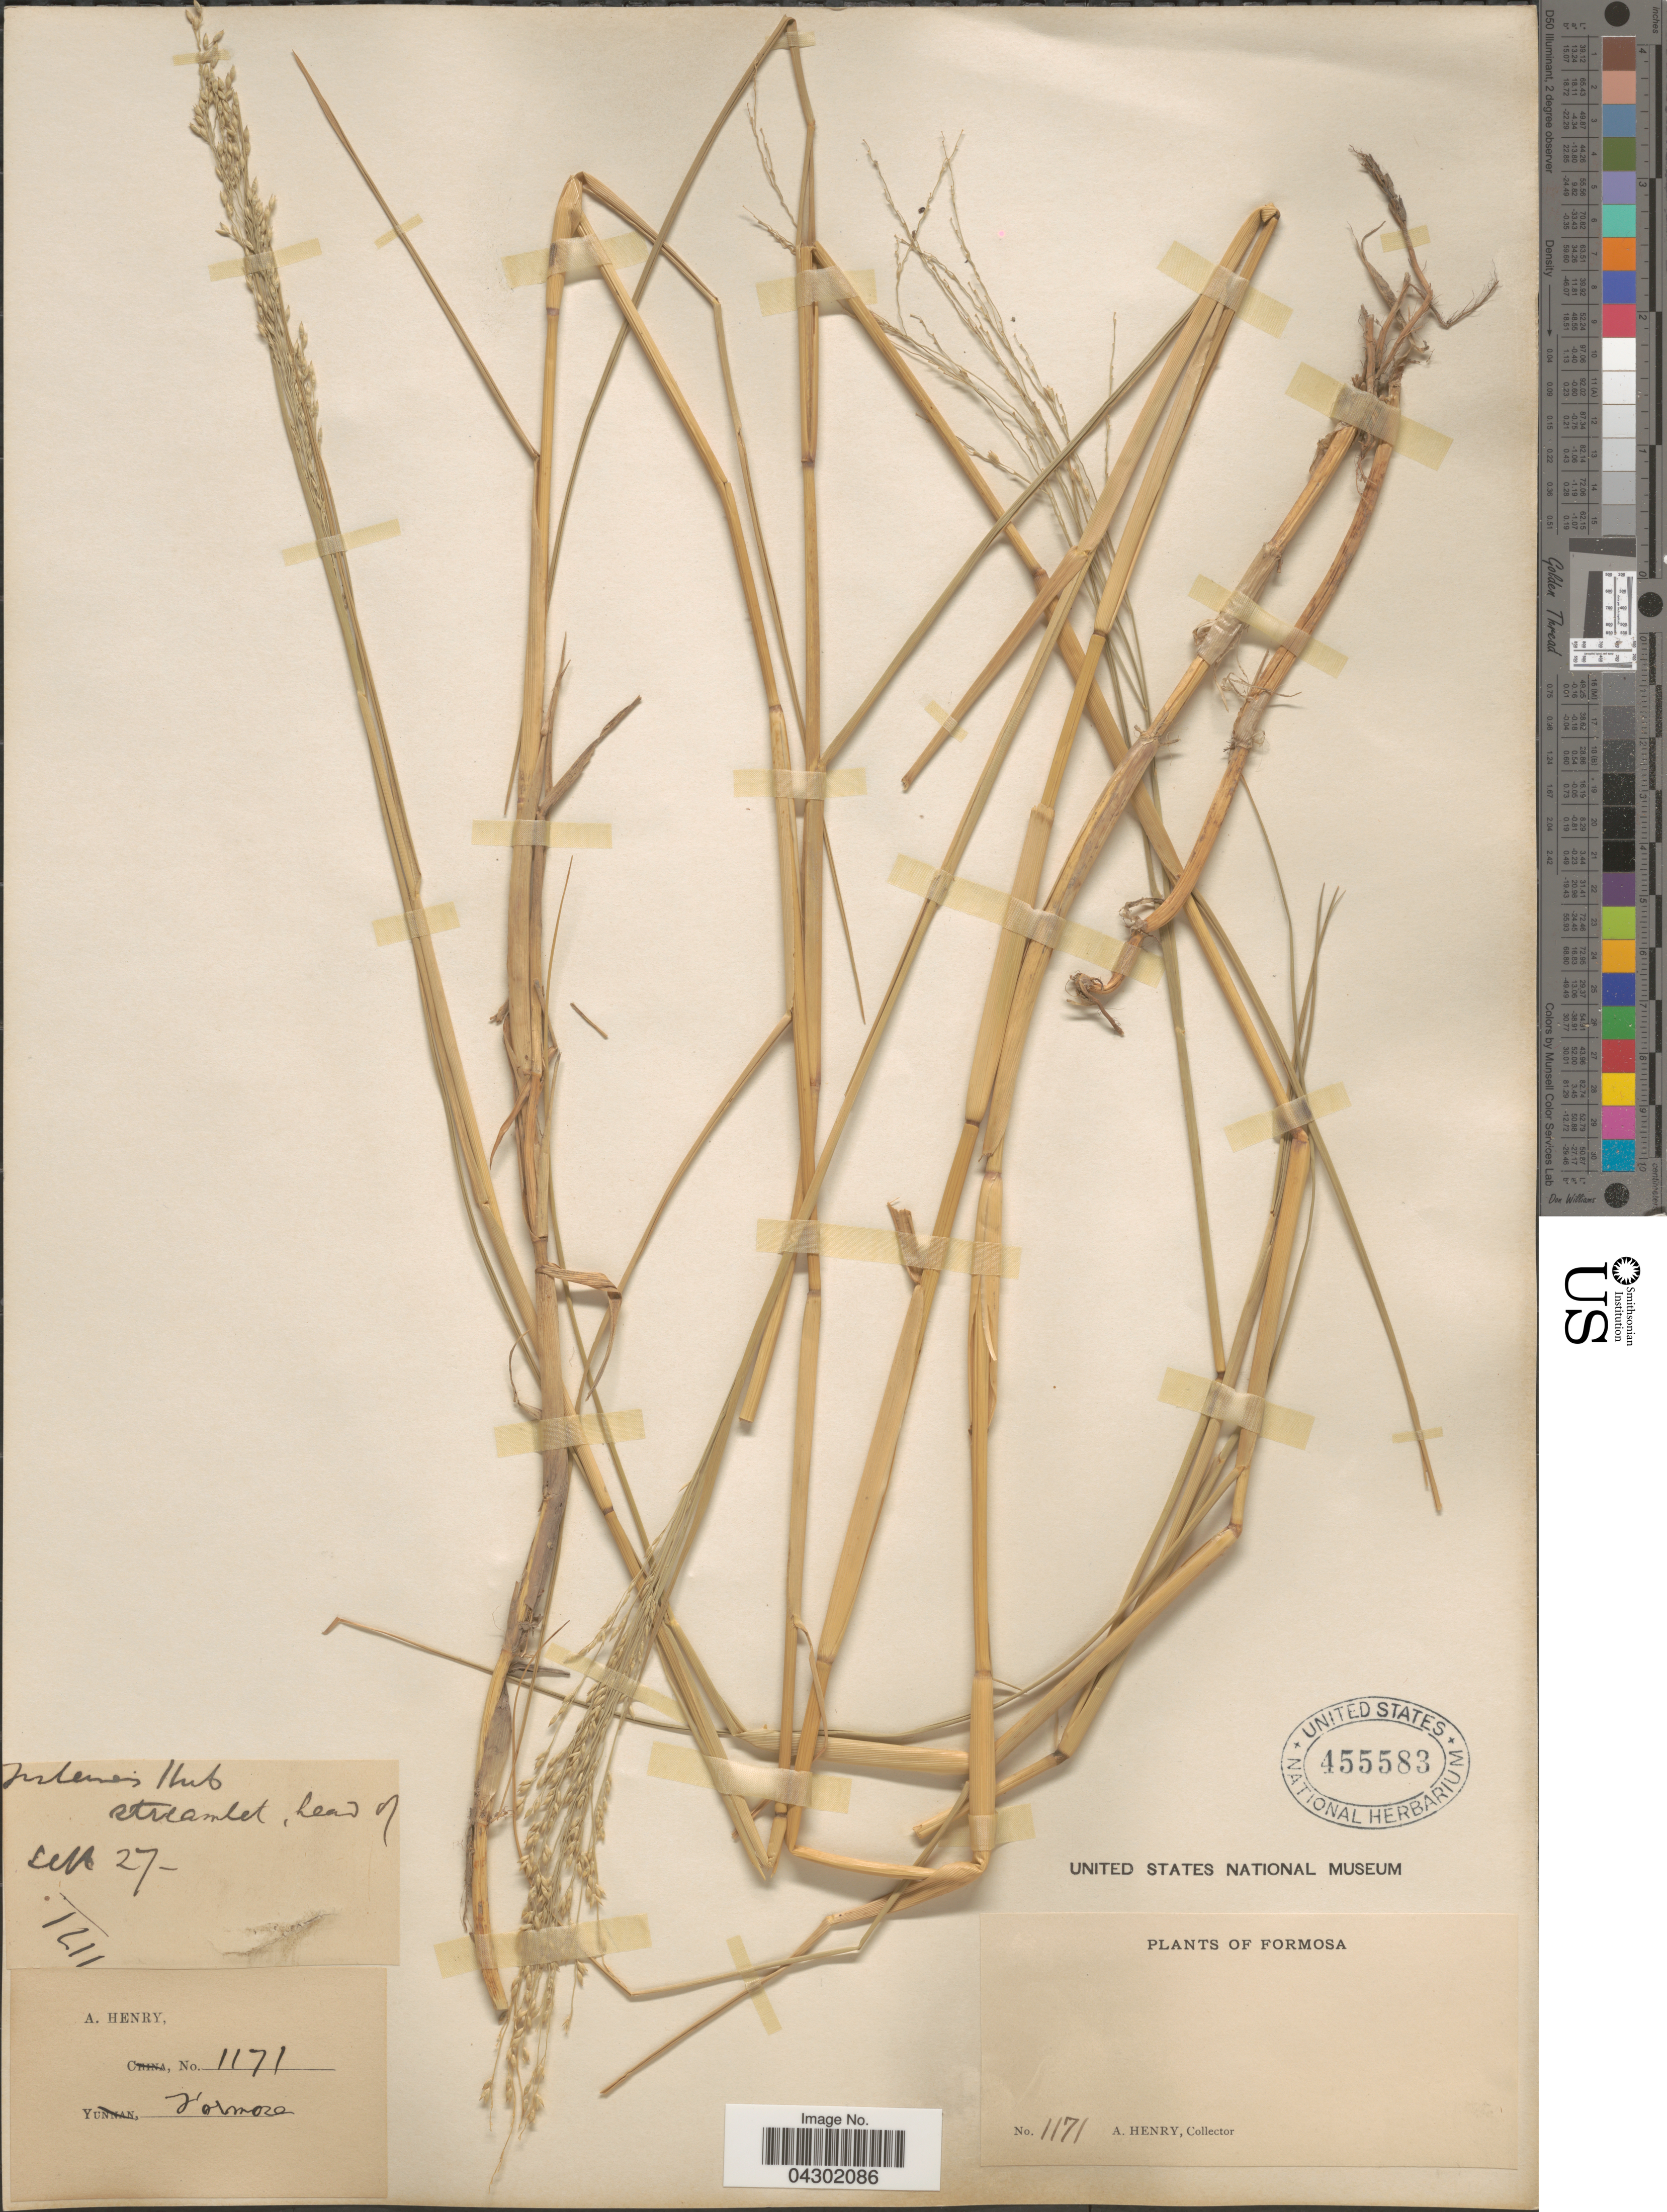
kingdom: Plantae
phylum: Tracheophyta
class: Liliopsida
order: Poales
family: Poaceae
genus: Panicum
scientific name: Panicum repens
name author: L.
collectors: A. Henry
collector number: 1171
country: Taiwan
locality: Julene's [interpreted] Hut streamlet, head of Cult [interpreted] 27. Formosa.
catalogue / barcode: US 455583